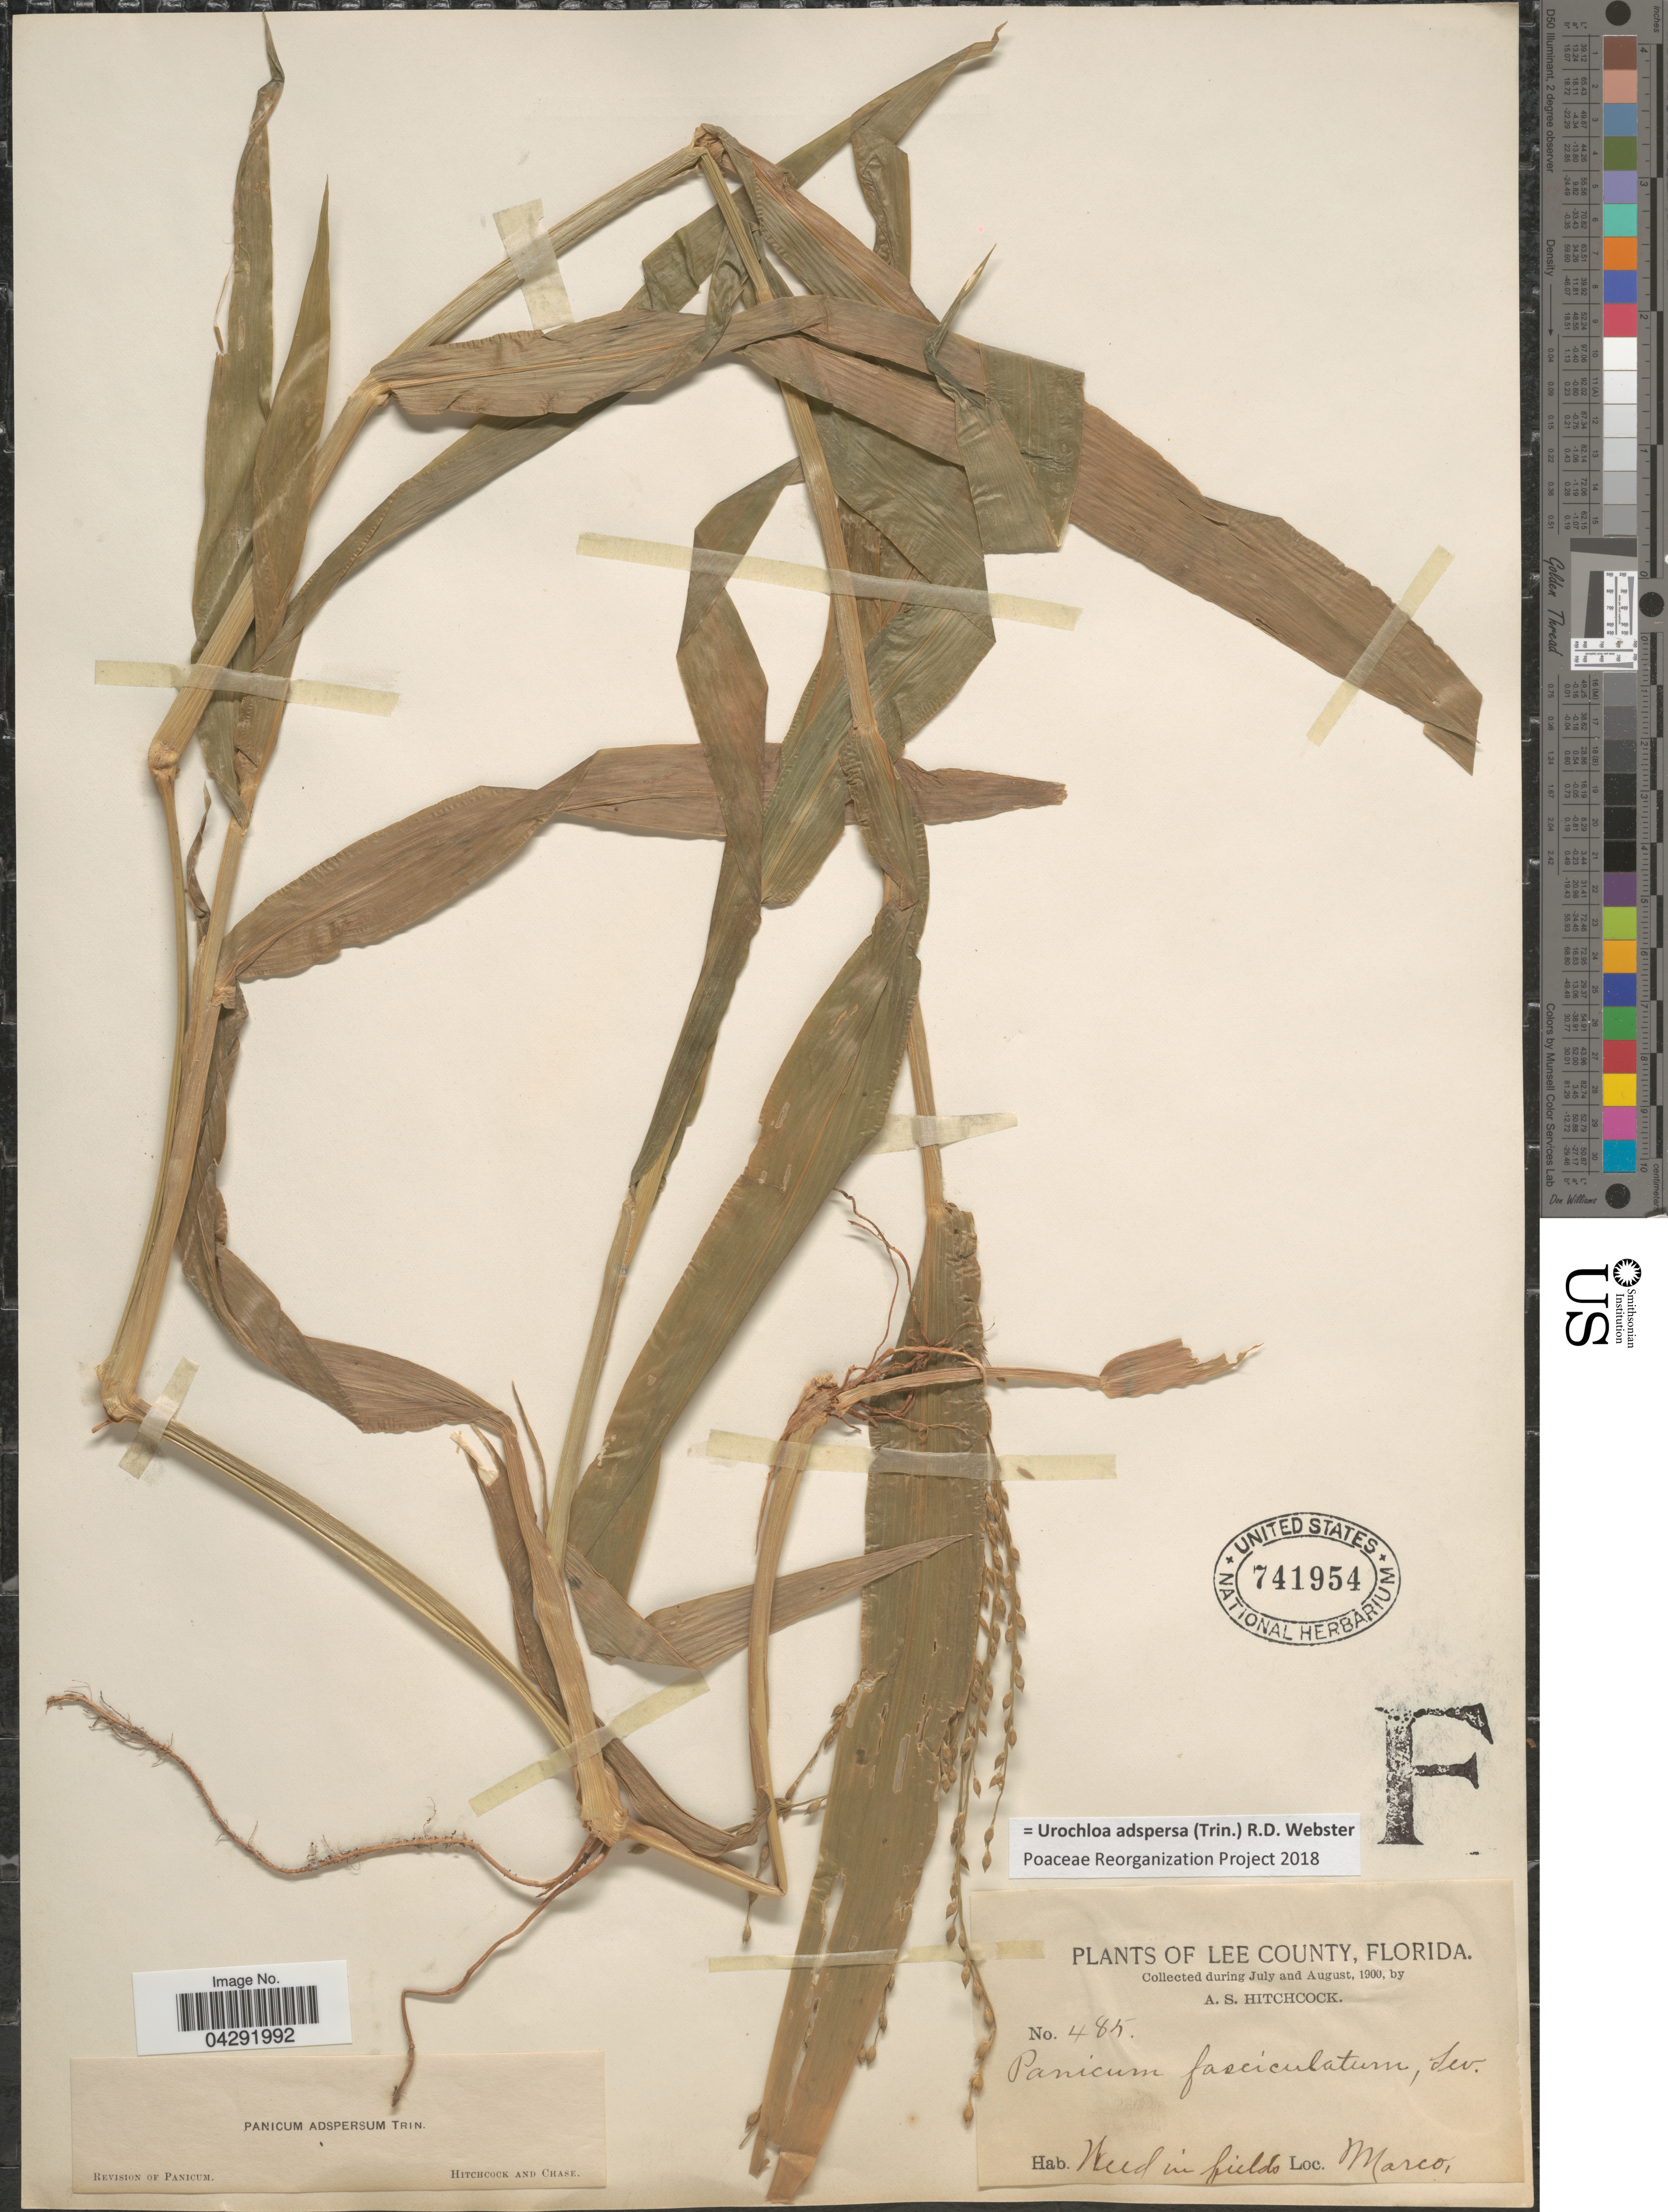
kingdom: Plantae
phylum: Tracheophyta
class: Liliopsida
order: Poales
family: Poaceae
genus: Urochloa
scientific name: Urochloa adspersa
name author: (Trin.) R.D. Webster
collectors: A. S. Hitchcock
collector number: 485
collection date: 1900-07/1900-08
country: United States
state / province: Florida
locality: Lee County. Marco.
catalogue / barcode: US 741954